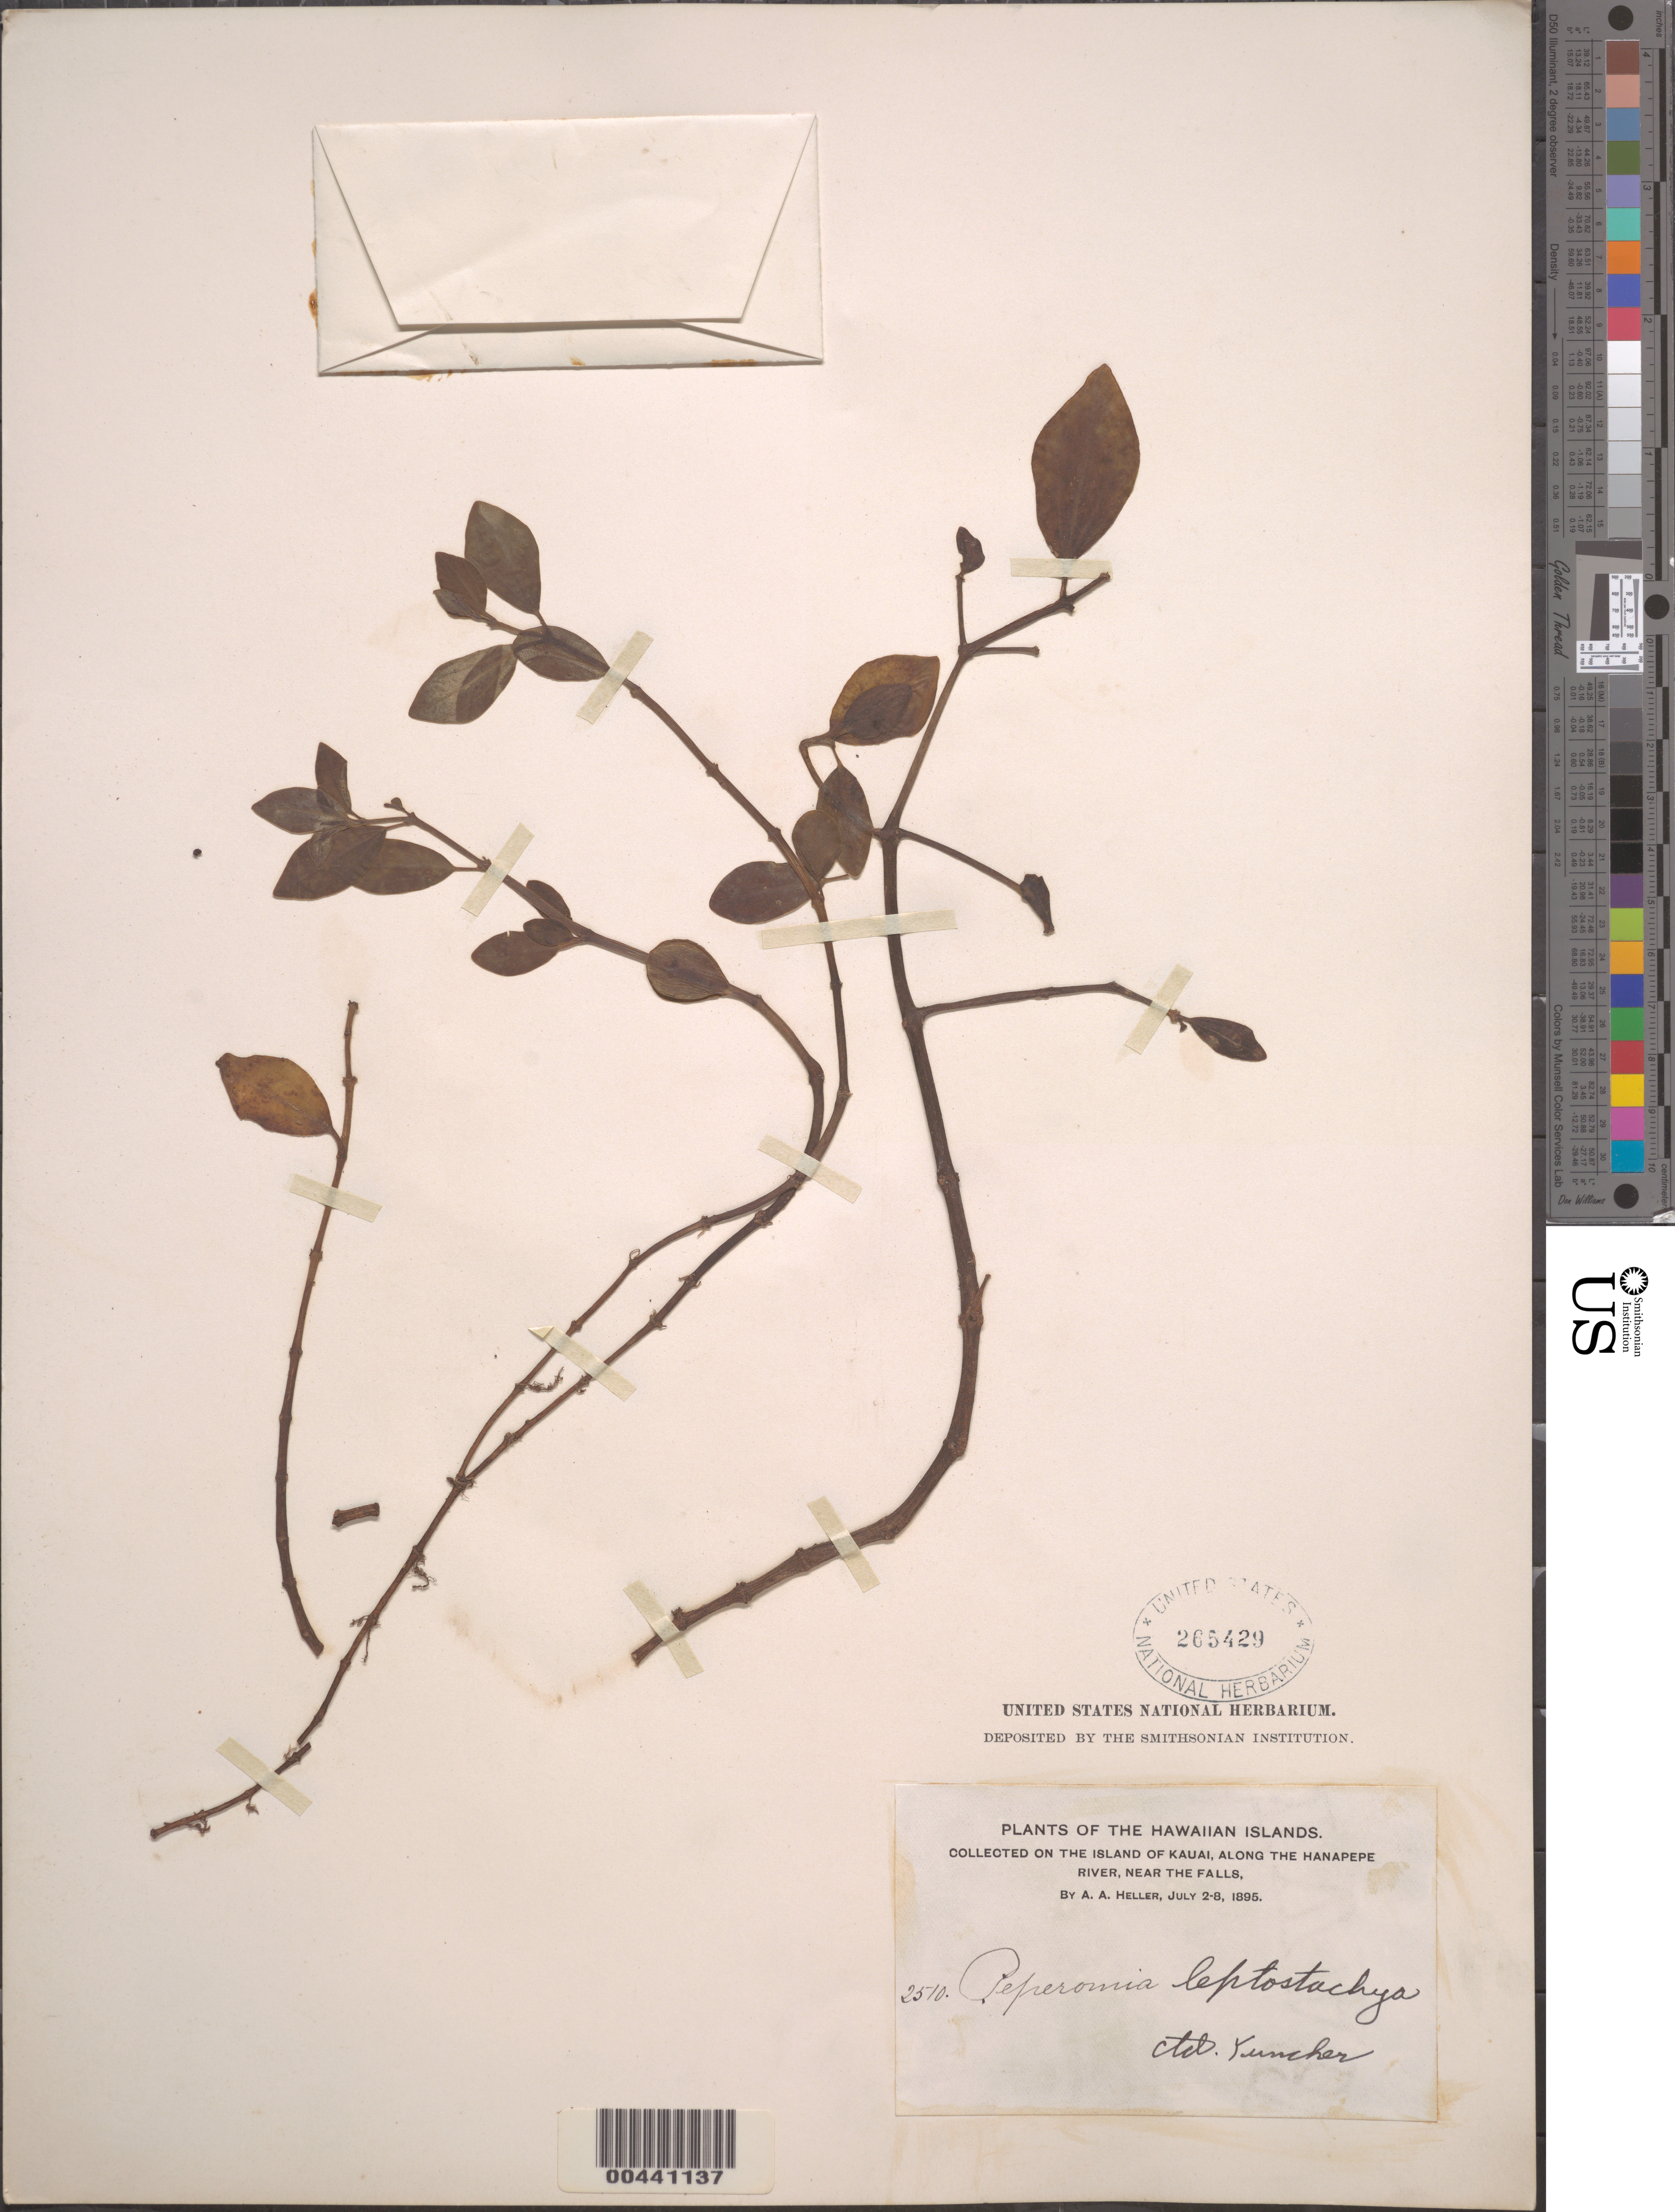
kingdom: Plantae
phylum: Tracheophyta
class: Magnoliopsida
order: Piperales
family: Piperaceae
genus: Peperomia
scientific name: Peperomia leptostachya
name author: Hook. & Arn.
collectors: A. A. Heller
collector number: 2510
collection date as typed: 2 Jul 1895 to 8 Jul 1895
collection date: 1895-07-02/1895-07-08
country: United States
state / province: Hawaii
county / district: Kauai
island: Kaua'i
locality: Along the Hanapepe River, near the falls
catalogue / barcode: US 265429